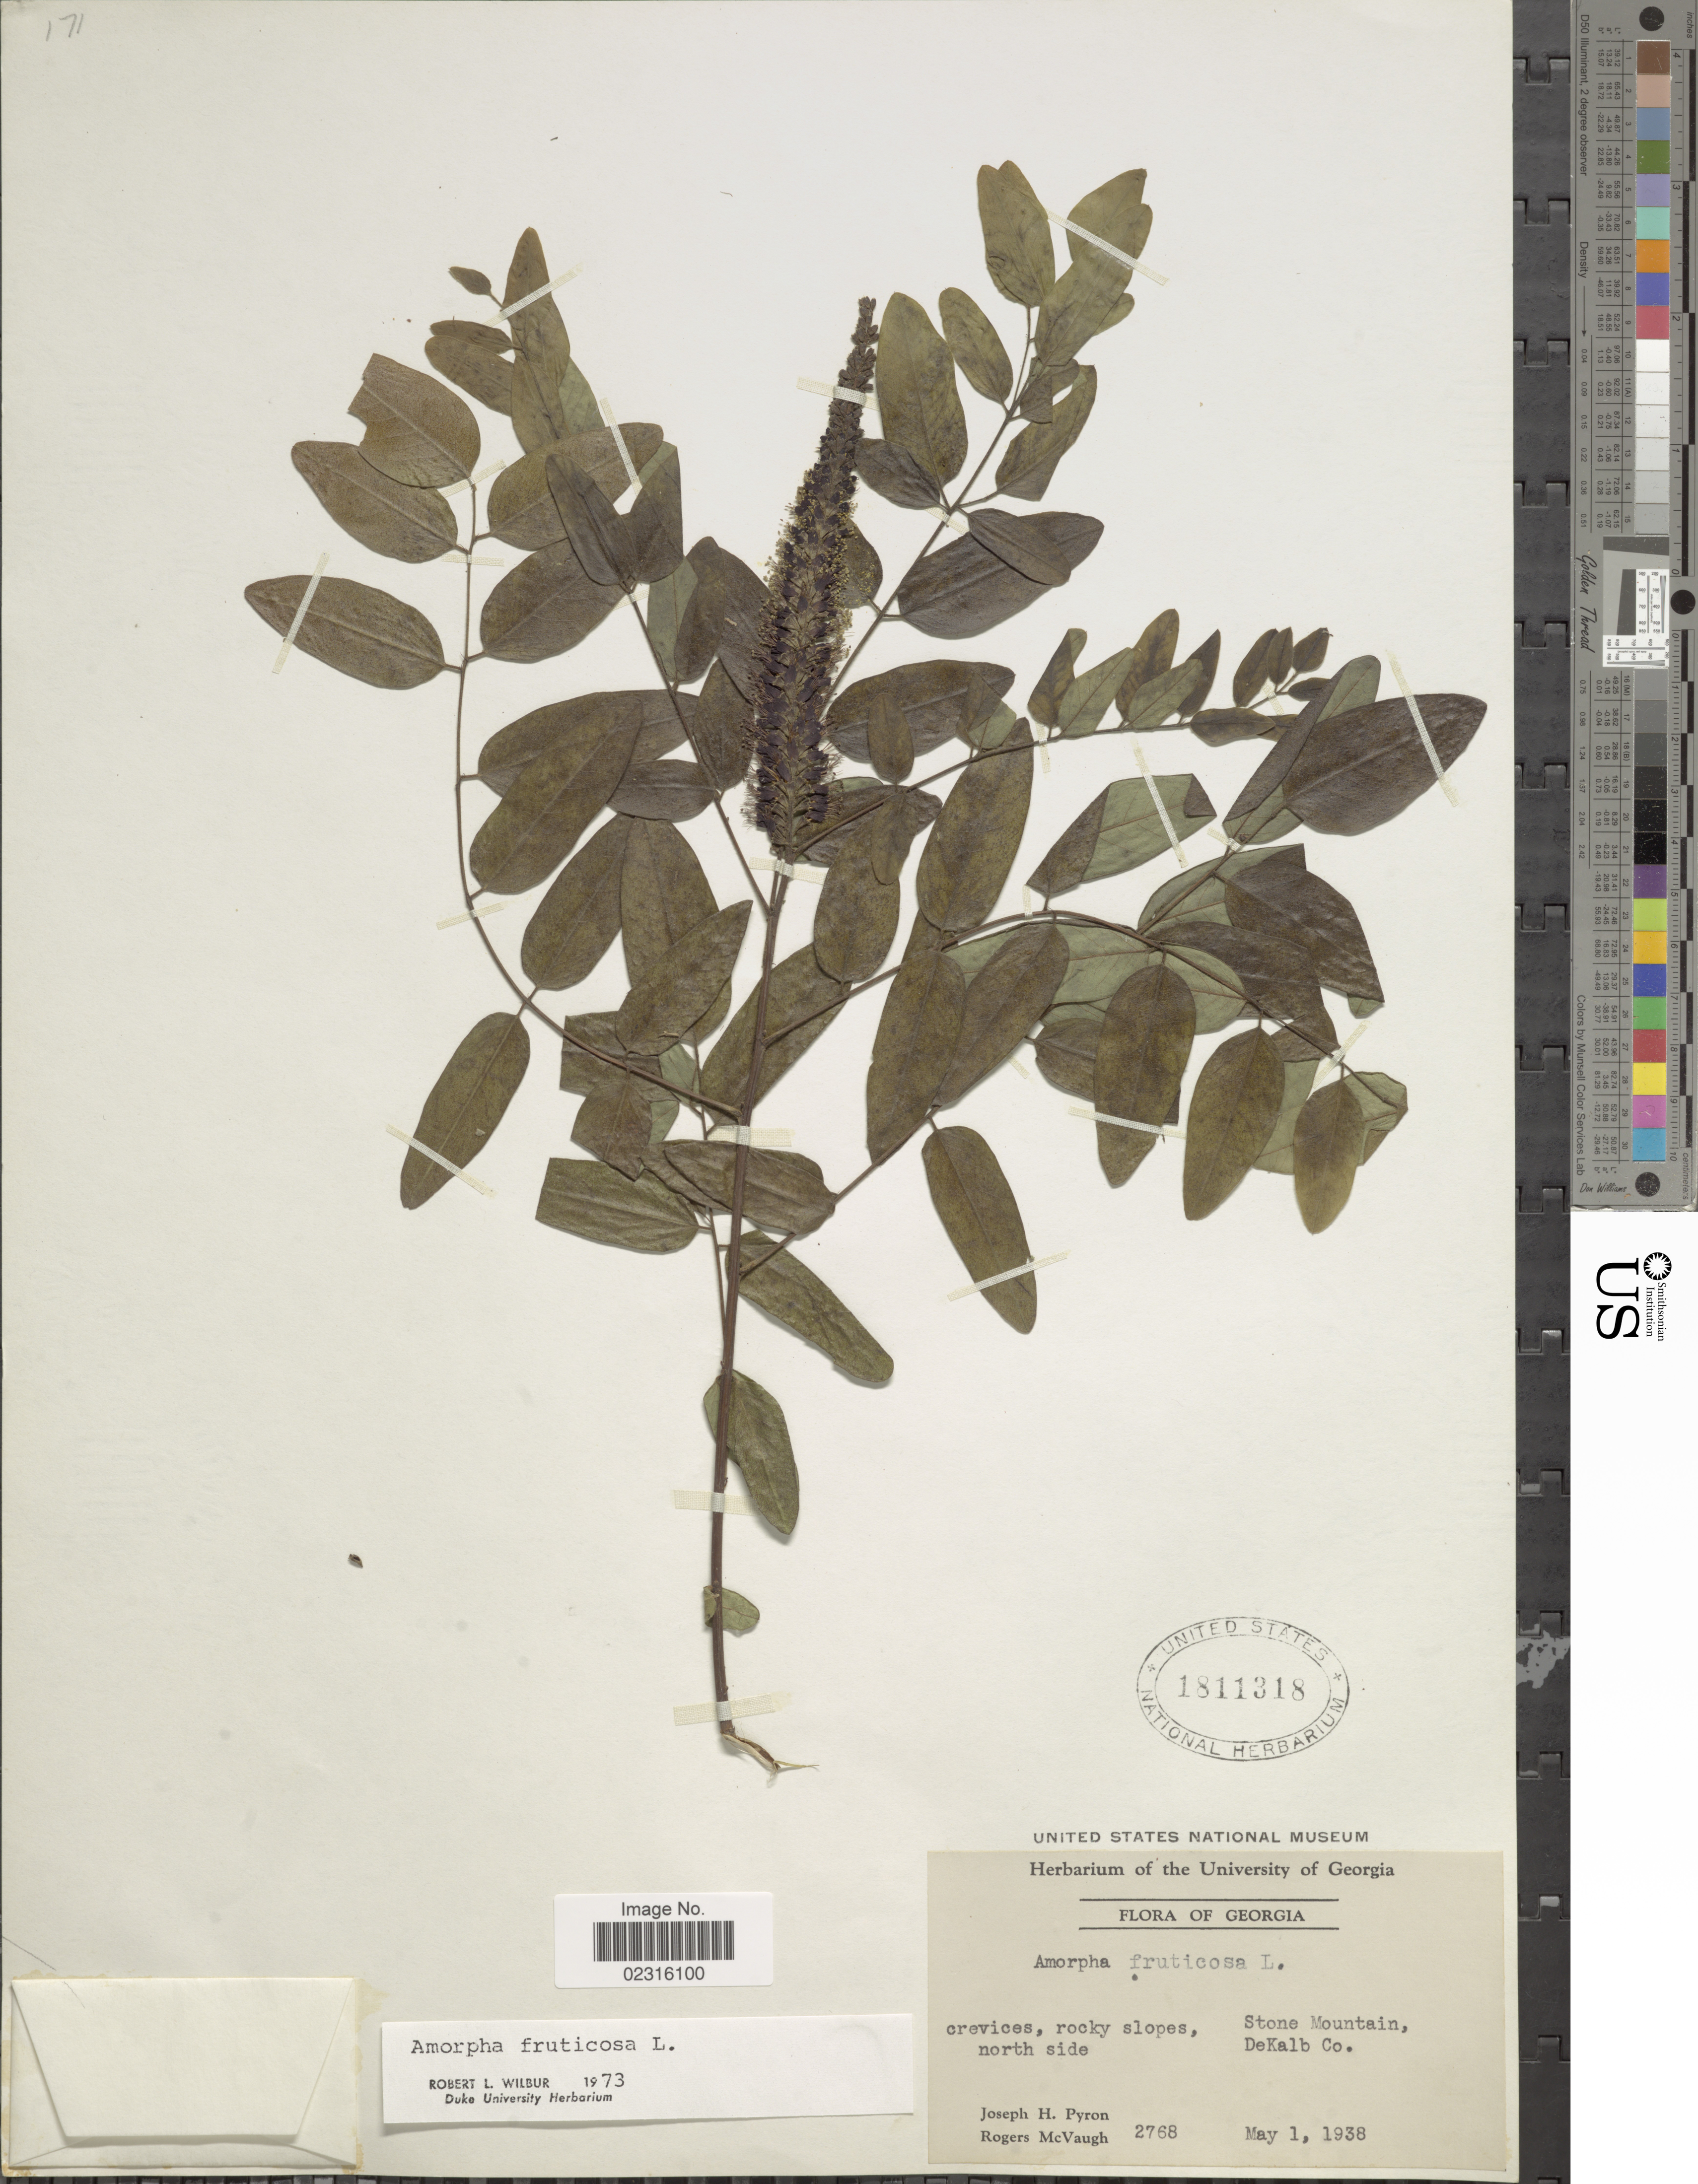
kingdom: Plantae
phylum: Tracheophyta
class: Magnoliopsida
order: Fabales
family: Fabaceae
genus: Amorpha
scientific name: Amorpha fruticosa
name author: L.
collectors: J. H. Pyron & R. McVaugh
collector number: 2768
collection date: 1938-05-01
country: United States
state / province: Georgia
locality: Crevices, rocky slopes, Stone Mountain, north side, DeKalb Co.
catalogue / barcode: US 1811318